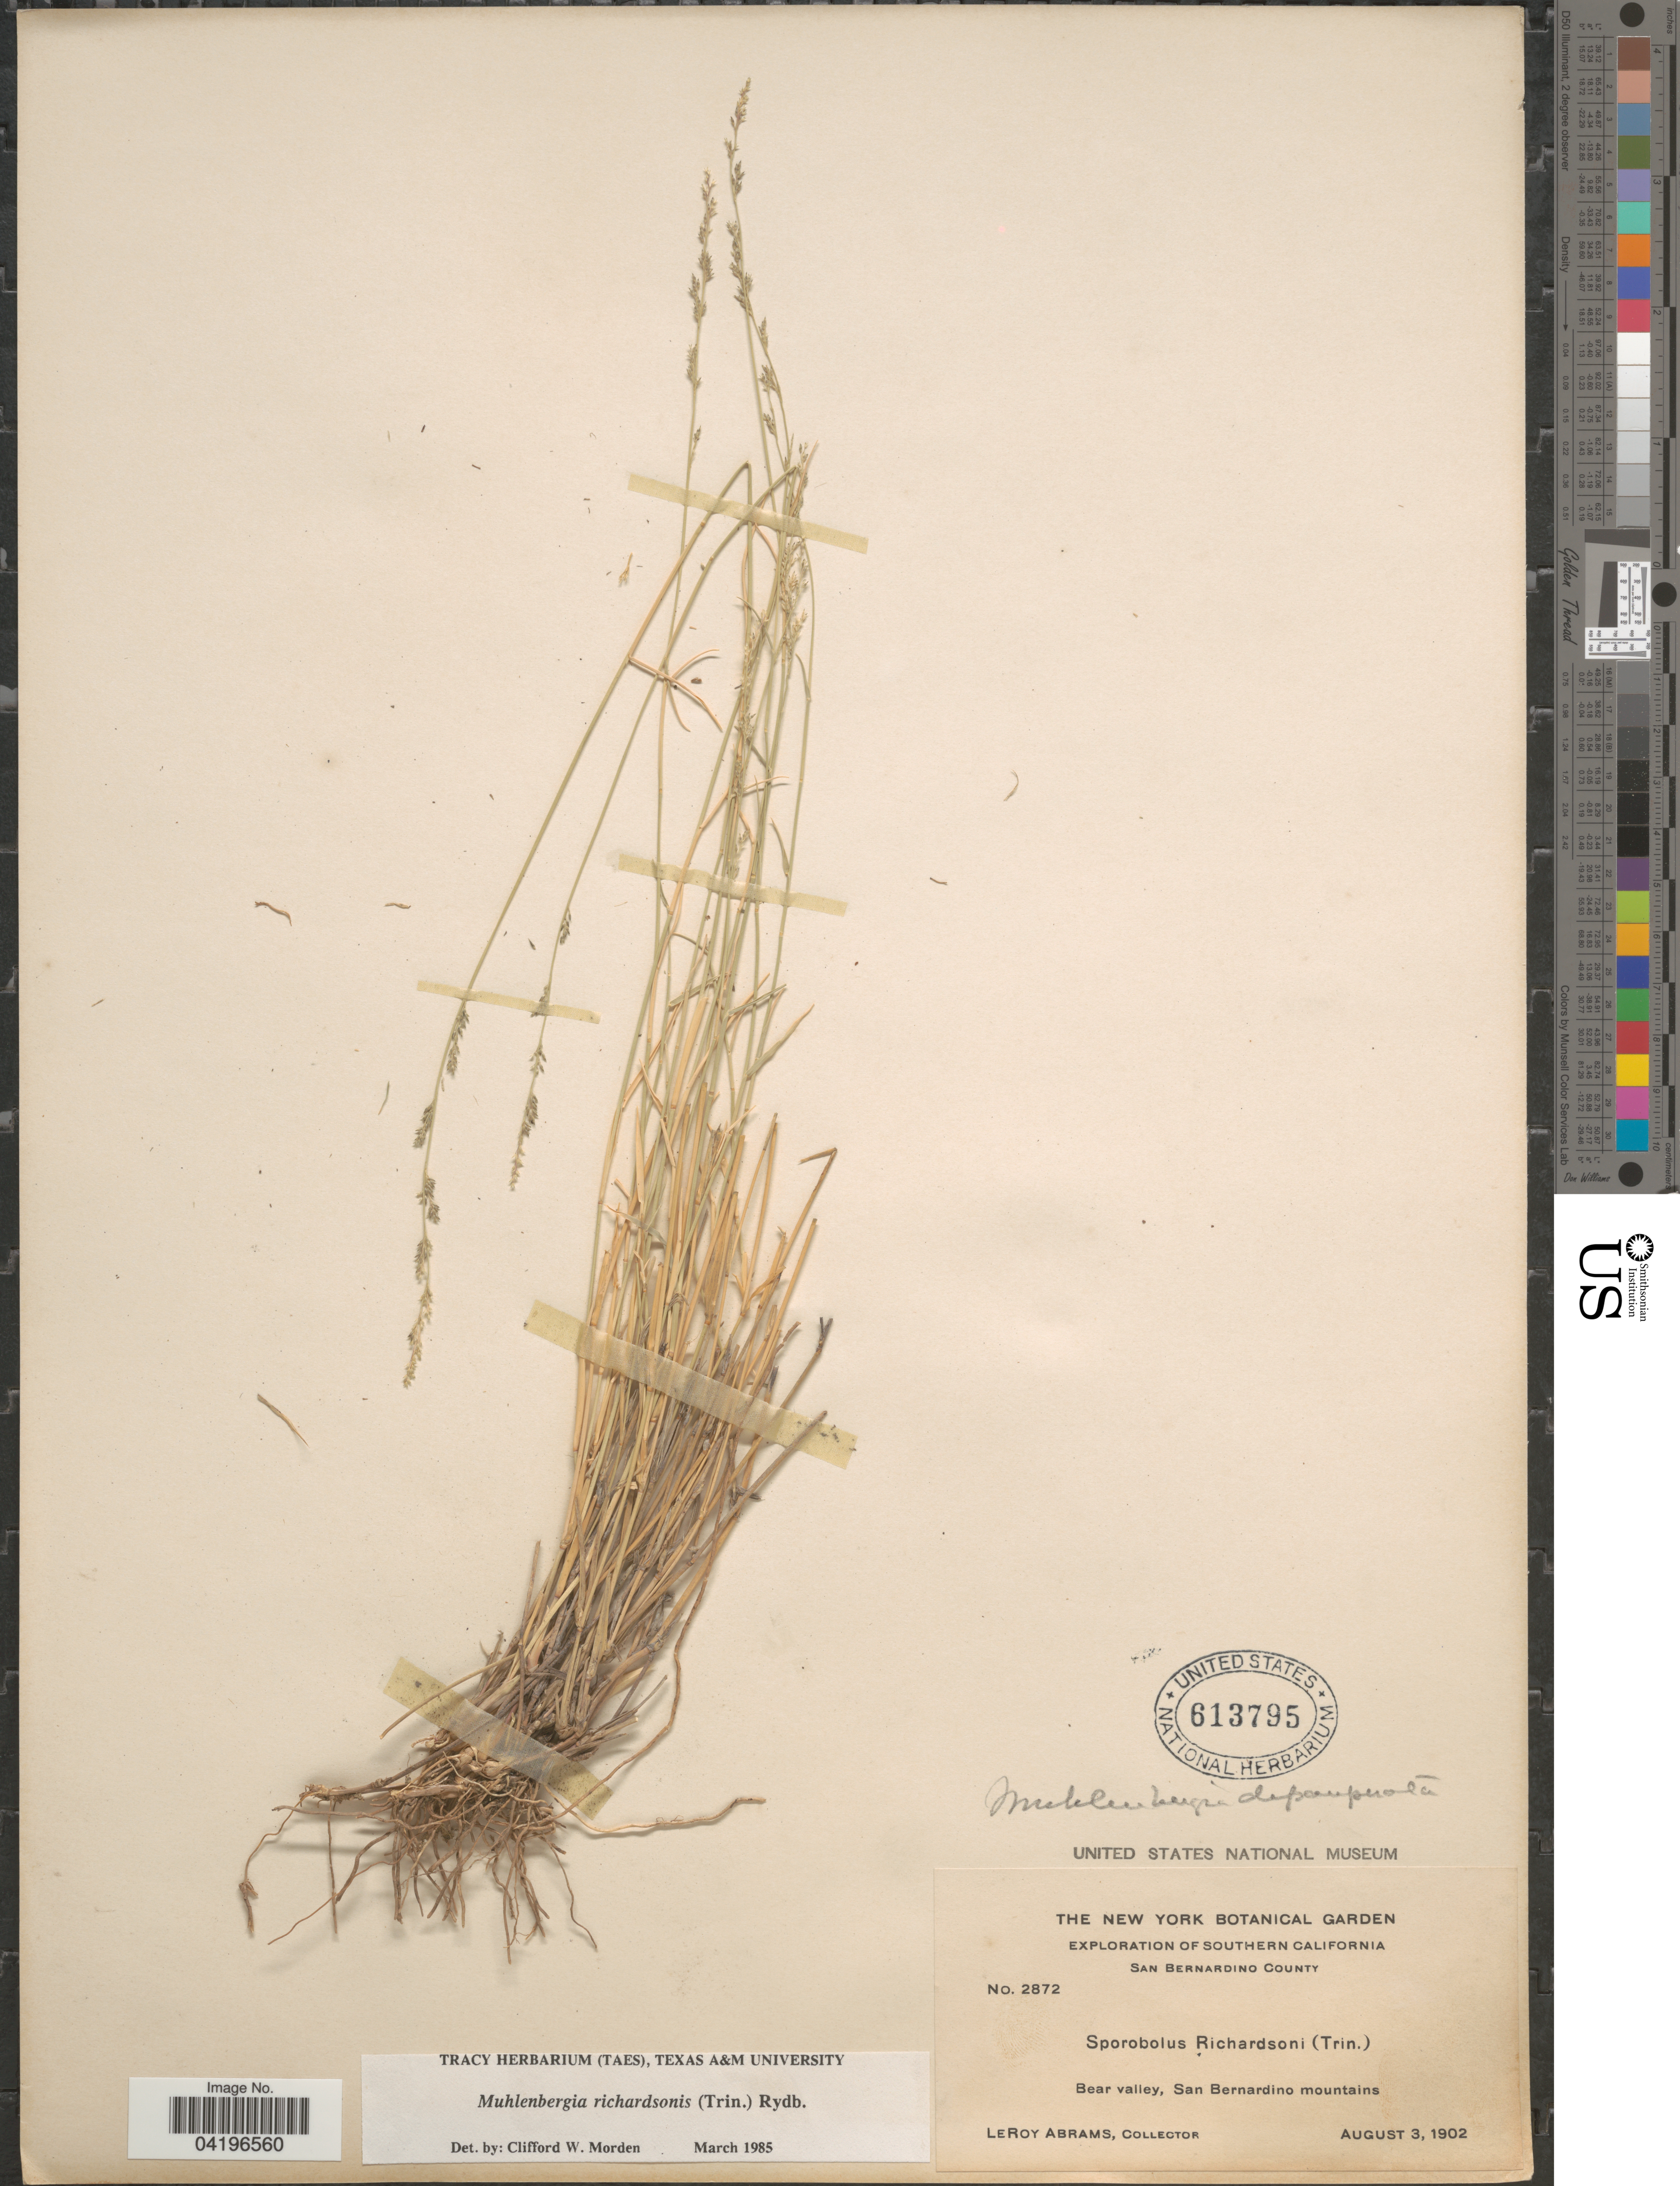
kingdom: Plantae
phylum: Tracheophyta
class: Liliopsida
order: Poales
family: Poaceae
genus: Muhlenbergia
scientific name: Muhlenbergia richardsonis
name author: (Trin.) Rydb.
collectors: L. Abrams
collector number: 2872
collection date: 1902-08-03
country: United States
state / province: California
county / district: San Bernardino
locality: Exploration of Southern California. San Bernardino County. Bear valley, San Bernardino mountains.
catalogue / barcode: US 613795